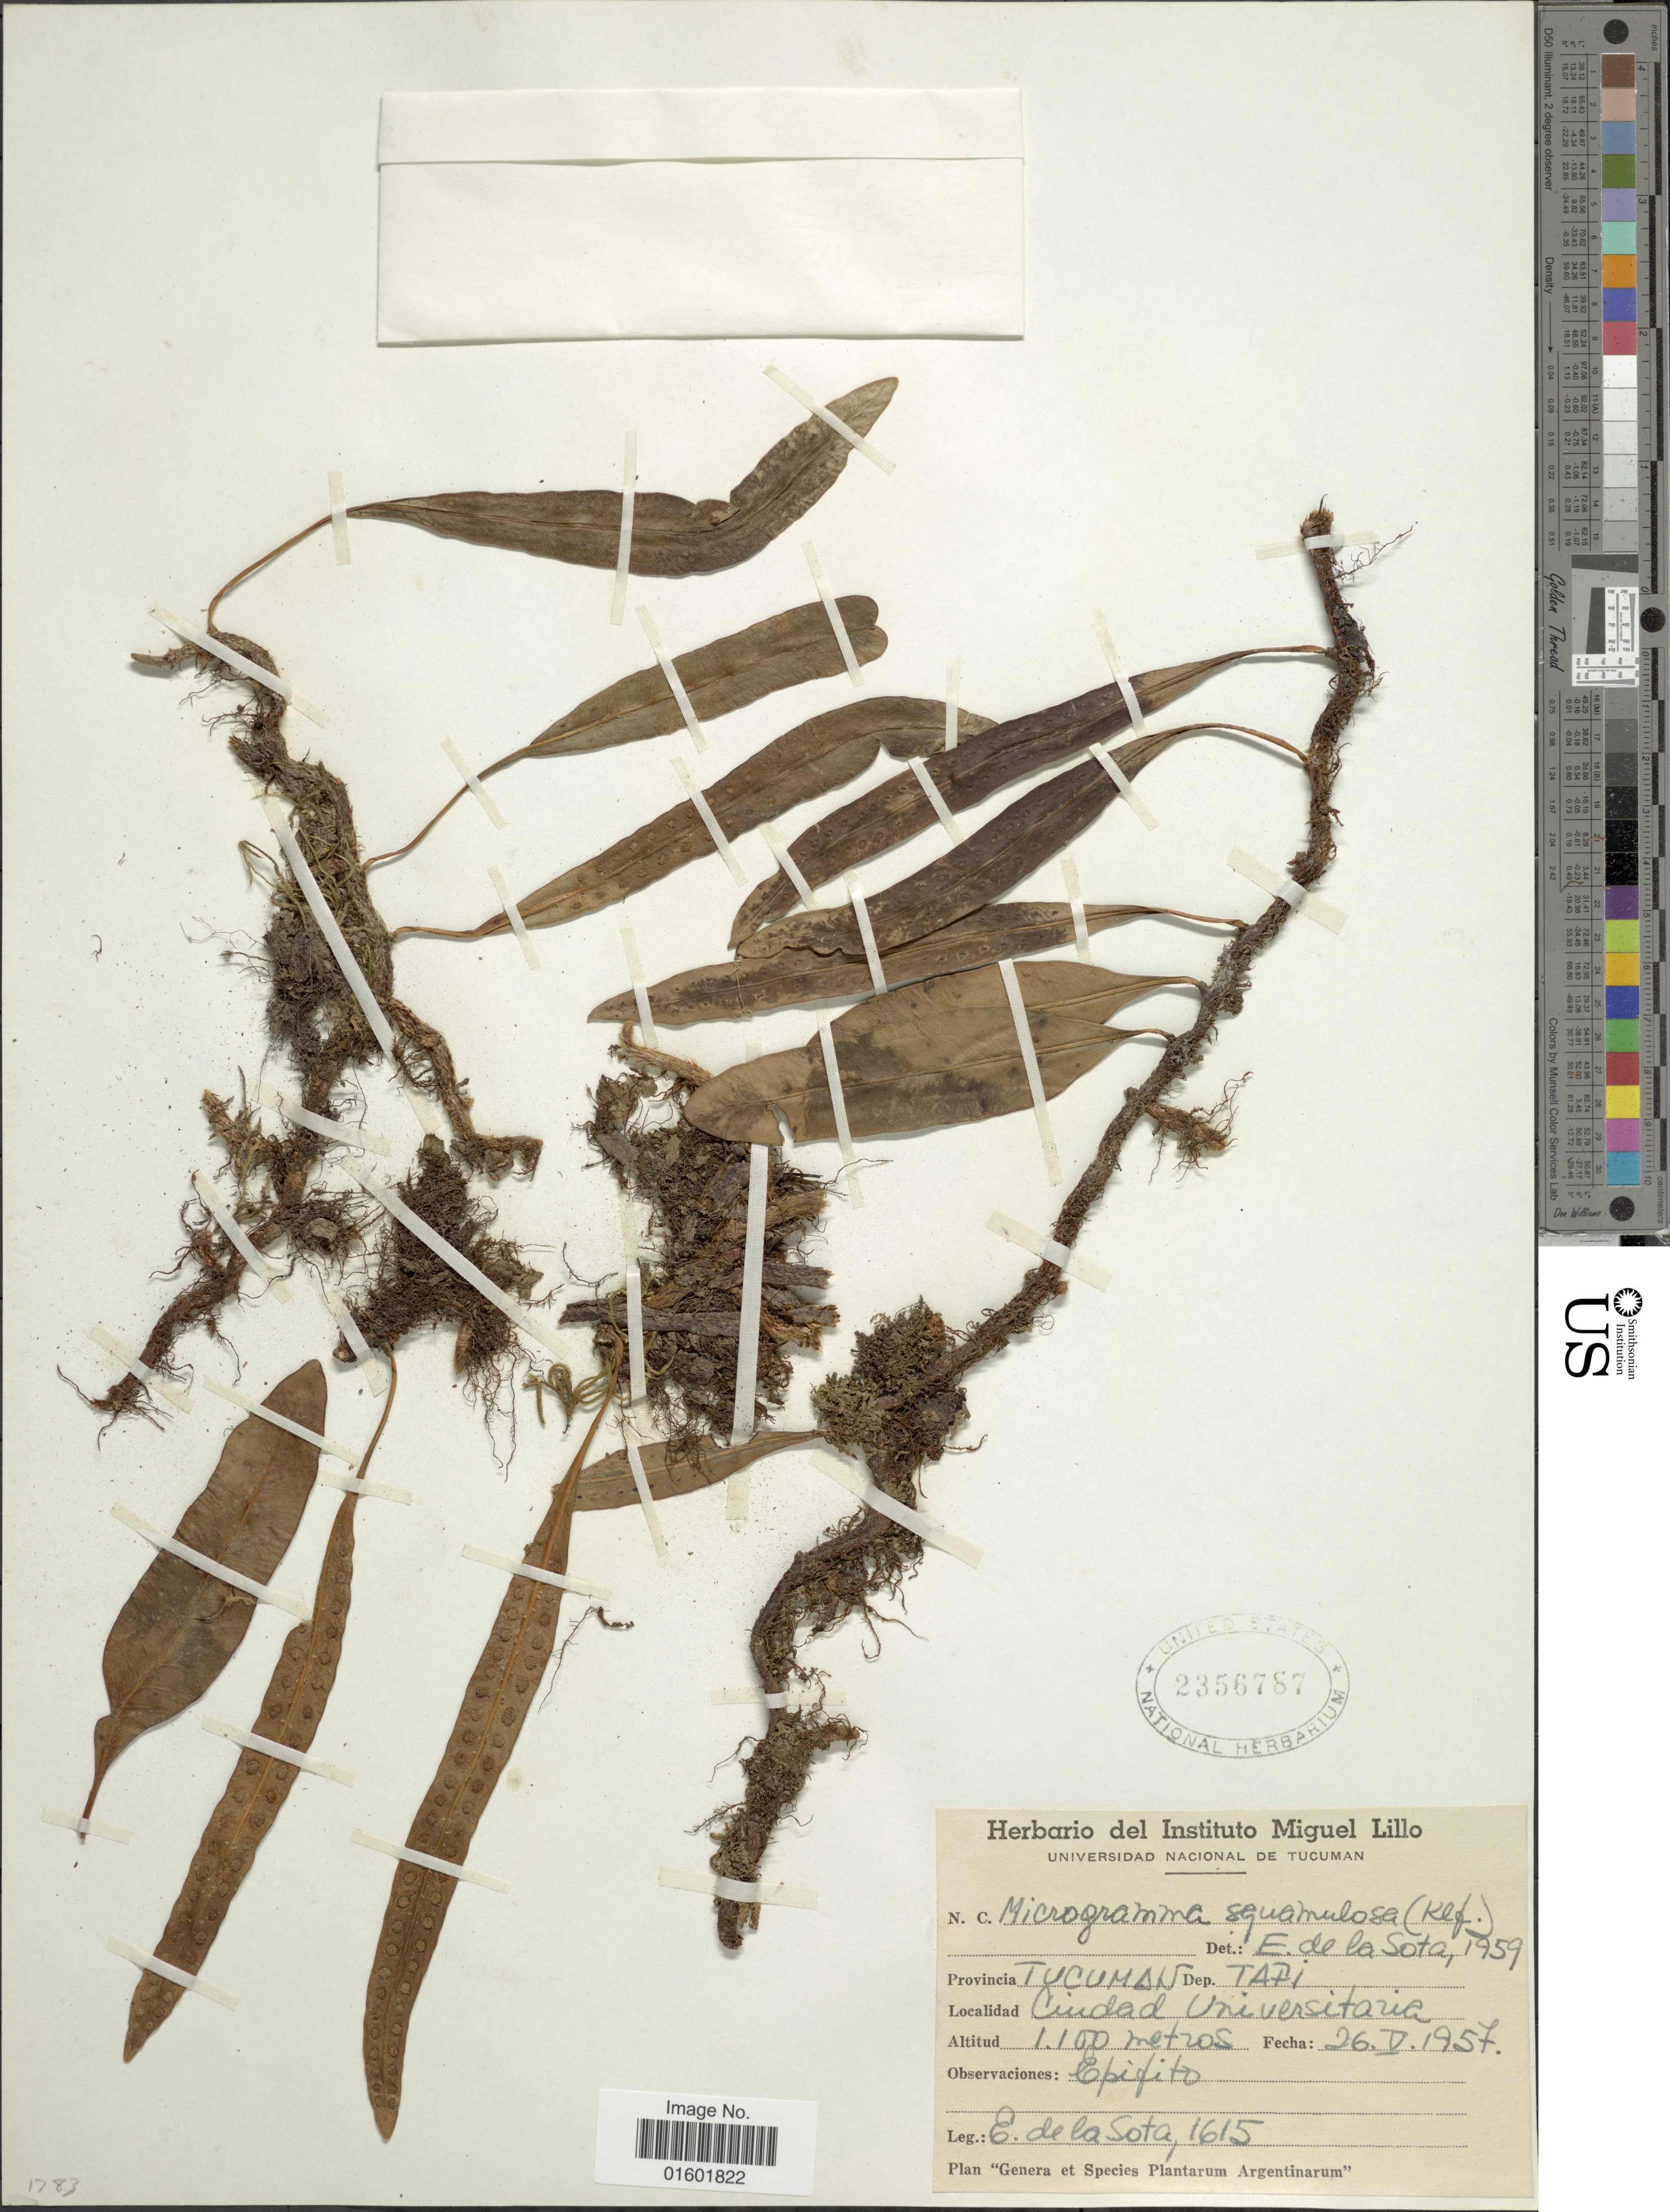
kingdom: Plantae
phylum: Tracheophyta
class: Polypodiopsida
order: Polypodiales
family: Polypodiaceae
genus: Microgramma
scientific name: Microgramma squamulosa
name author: (Kaulf.) Sota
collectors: E. R. de la Sota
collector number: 1615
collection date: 1957-05-26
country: Argentina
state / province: Tucuman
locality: Dep. Tapi, Ciudad Inuversitaria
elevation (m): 1100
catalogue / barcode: US 2356787